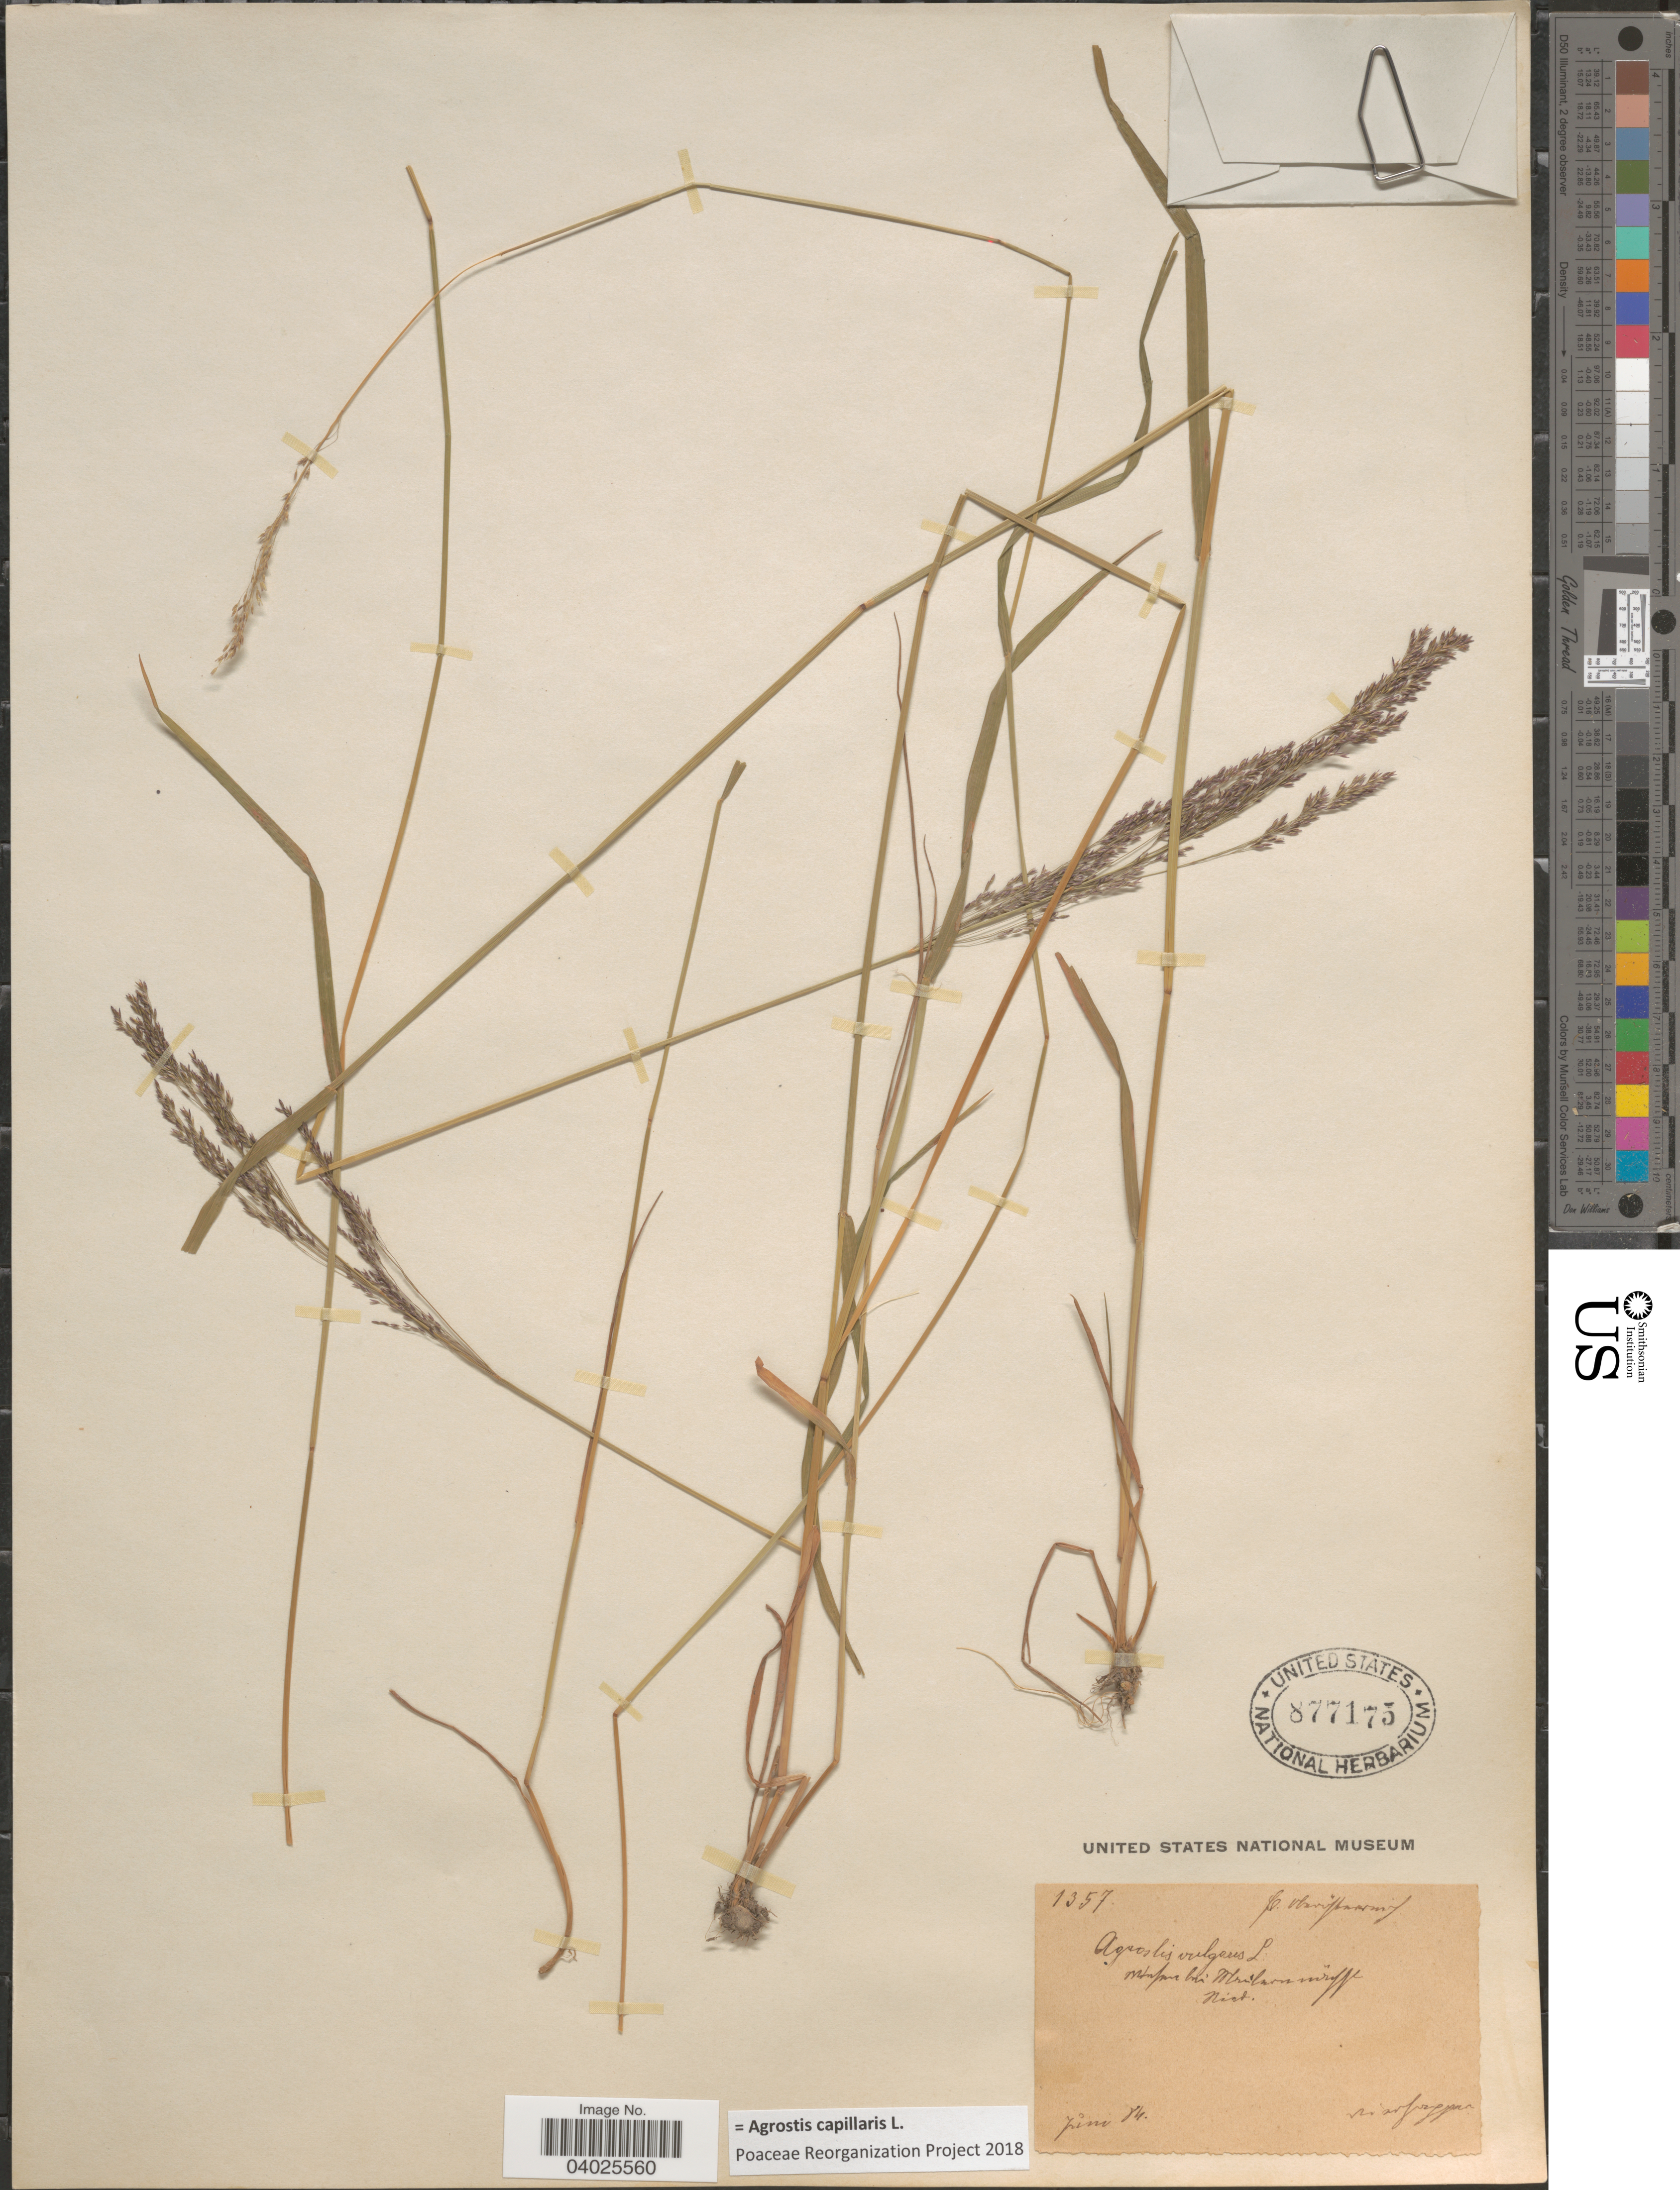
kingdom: Plantae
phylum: Tracheophyta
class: Liliopsida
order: Poales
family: Poaceae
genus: Agrostis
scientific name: Agrostis capillaris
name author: L.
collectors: F. Vierhapper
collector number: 1357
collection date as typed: Transcribed d/m/y: /6/84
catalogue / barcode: US 877175